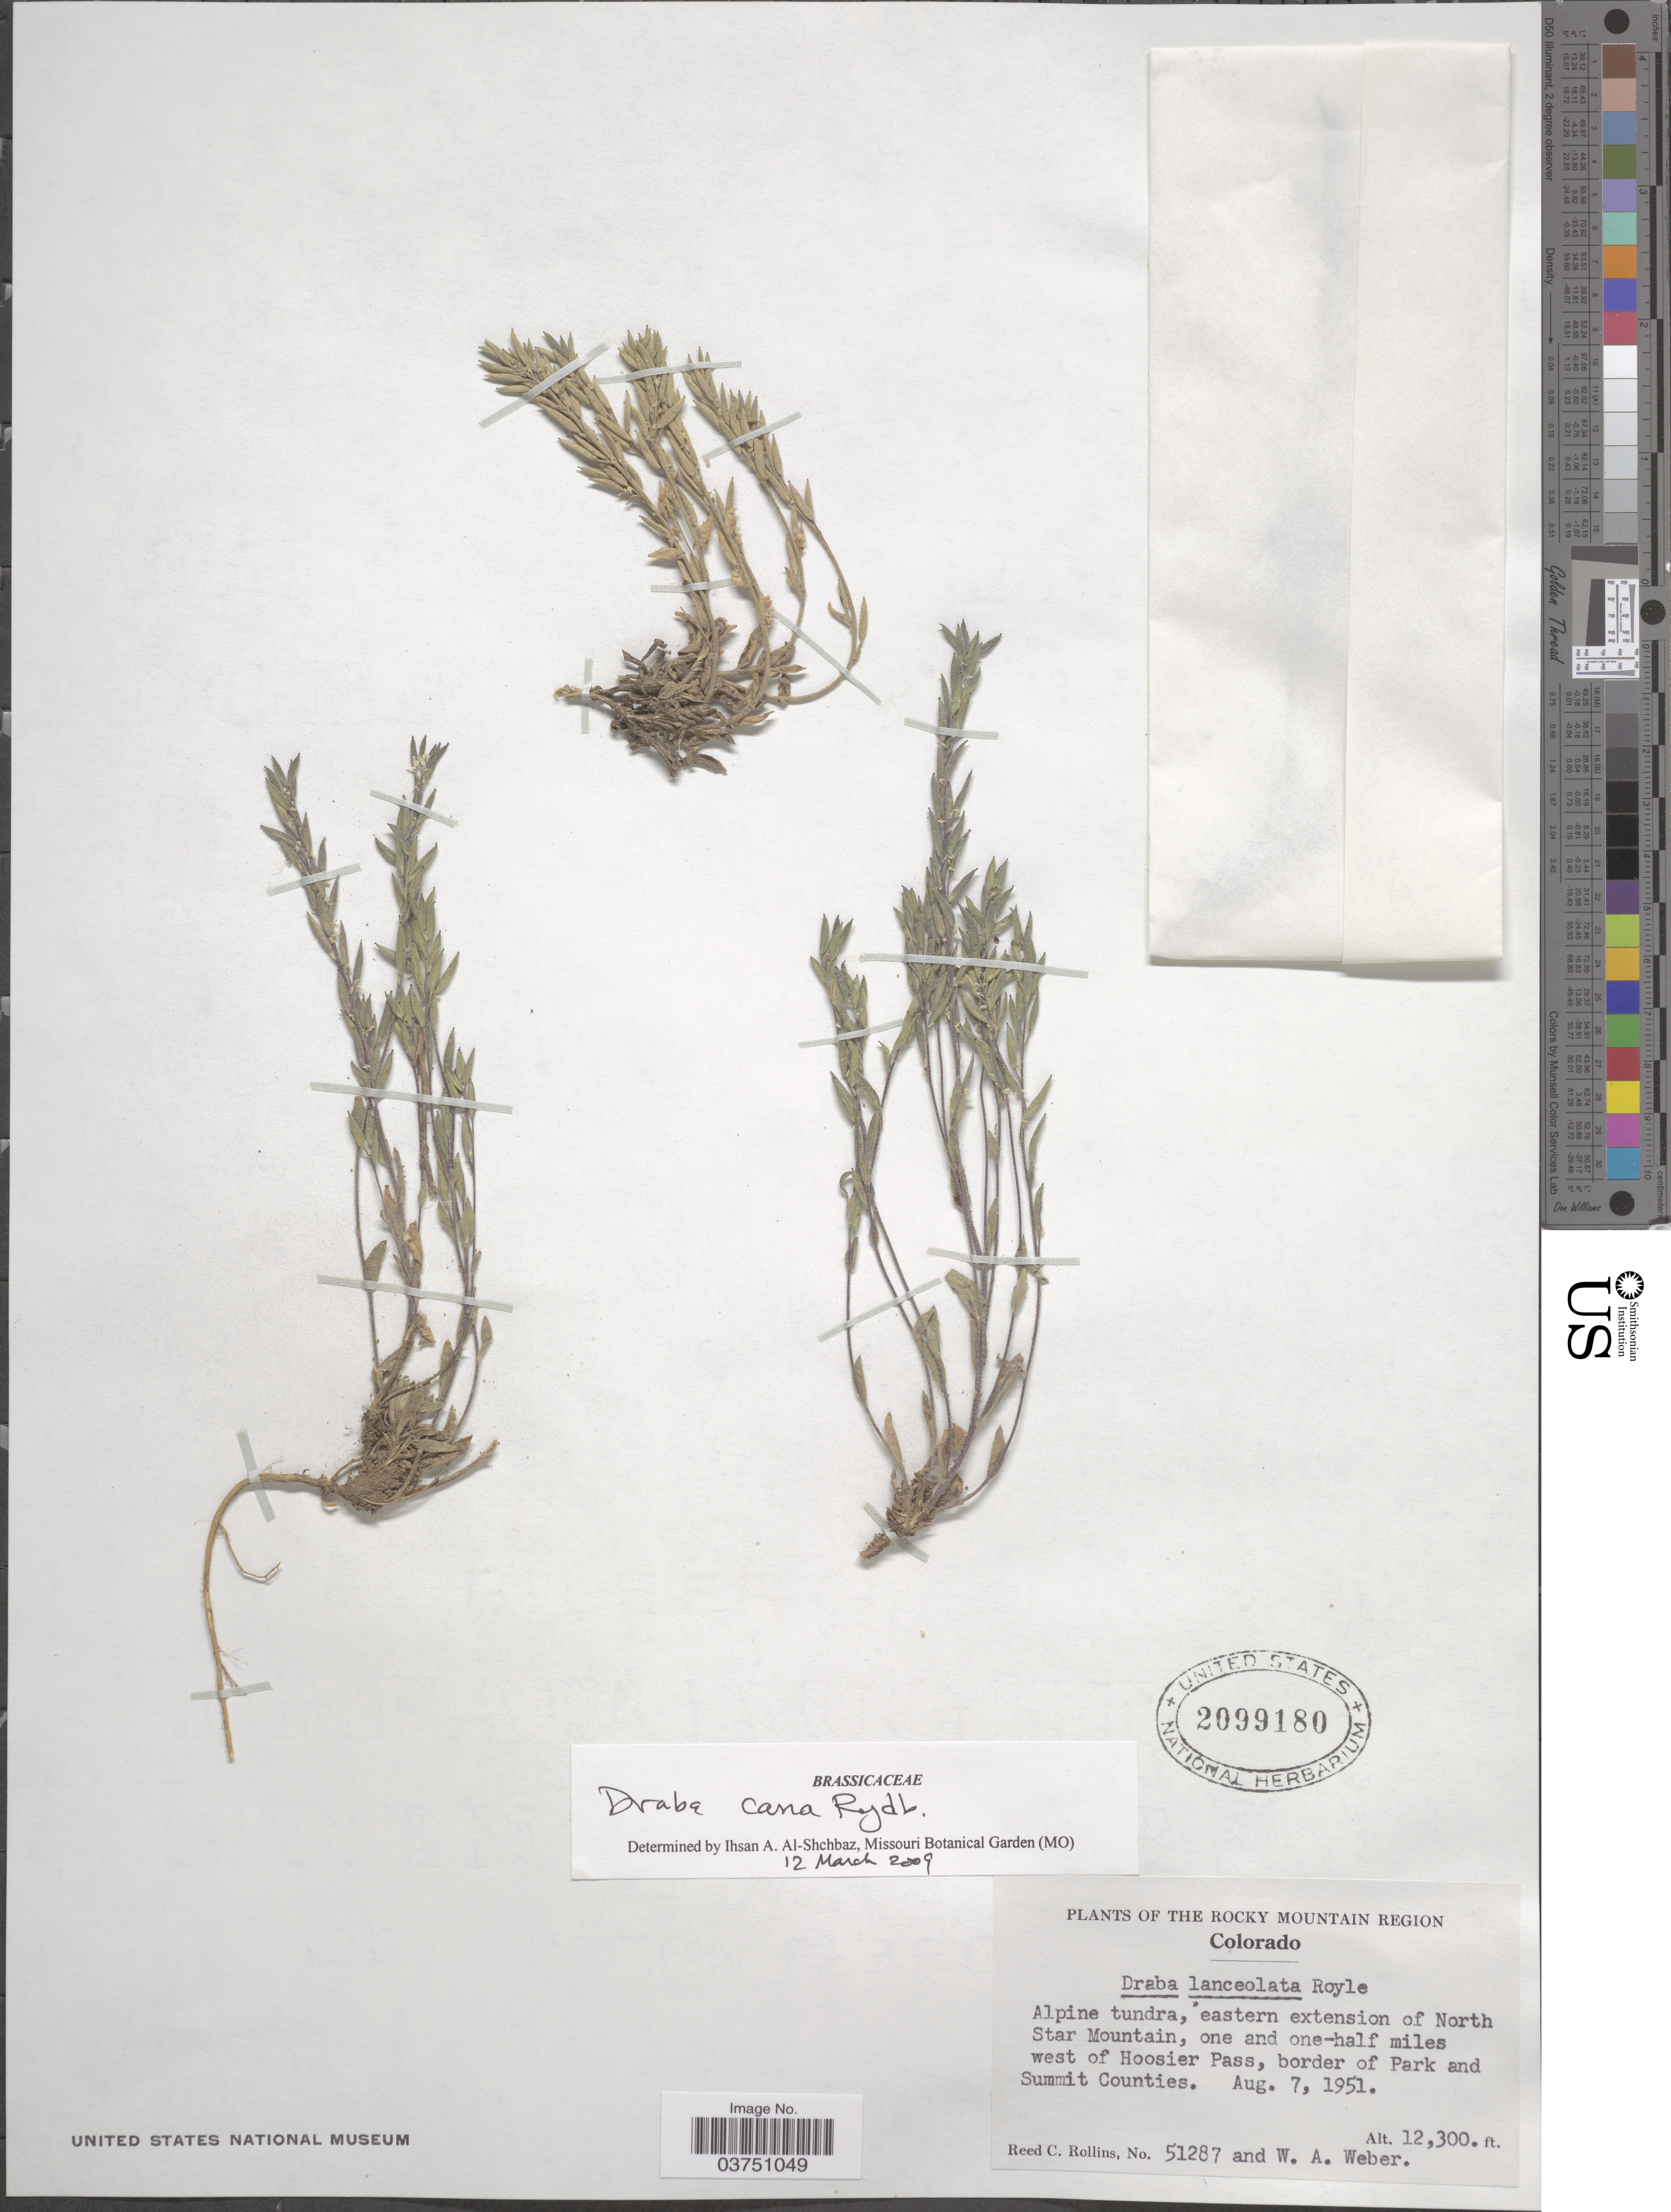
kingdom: Plantae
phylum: Tracheophyta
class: Magnoliopsida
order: Brassicales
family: Brassicaceae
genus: Draba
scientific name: Draba cana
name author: Rydb.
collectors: R. C. Rollins & W. A. Weber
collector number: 51287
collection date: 1951-08-07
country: United States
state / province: Colorado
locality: The Rocky Mountain Region. Eastern extension of North Star Mountain, one and one-half miles west of Hoosier Pass, border of Park and Summit Counties.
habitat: alpine tundra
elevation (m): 3749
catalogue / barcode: US 2099180